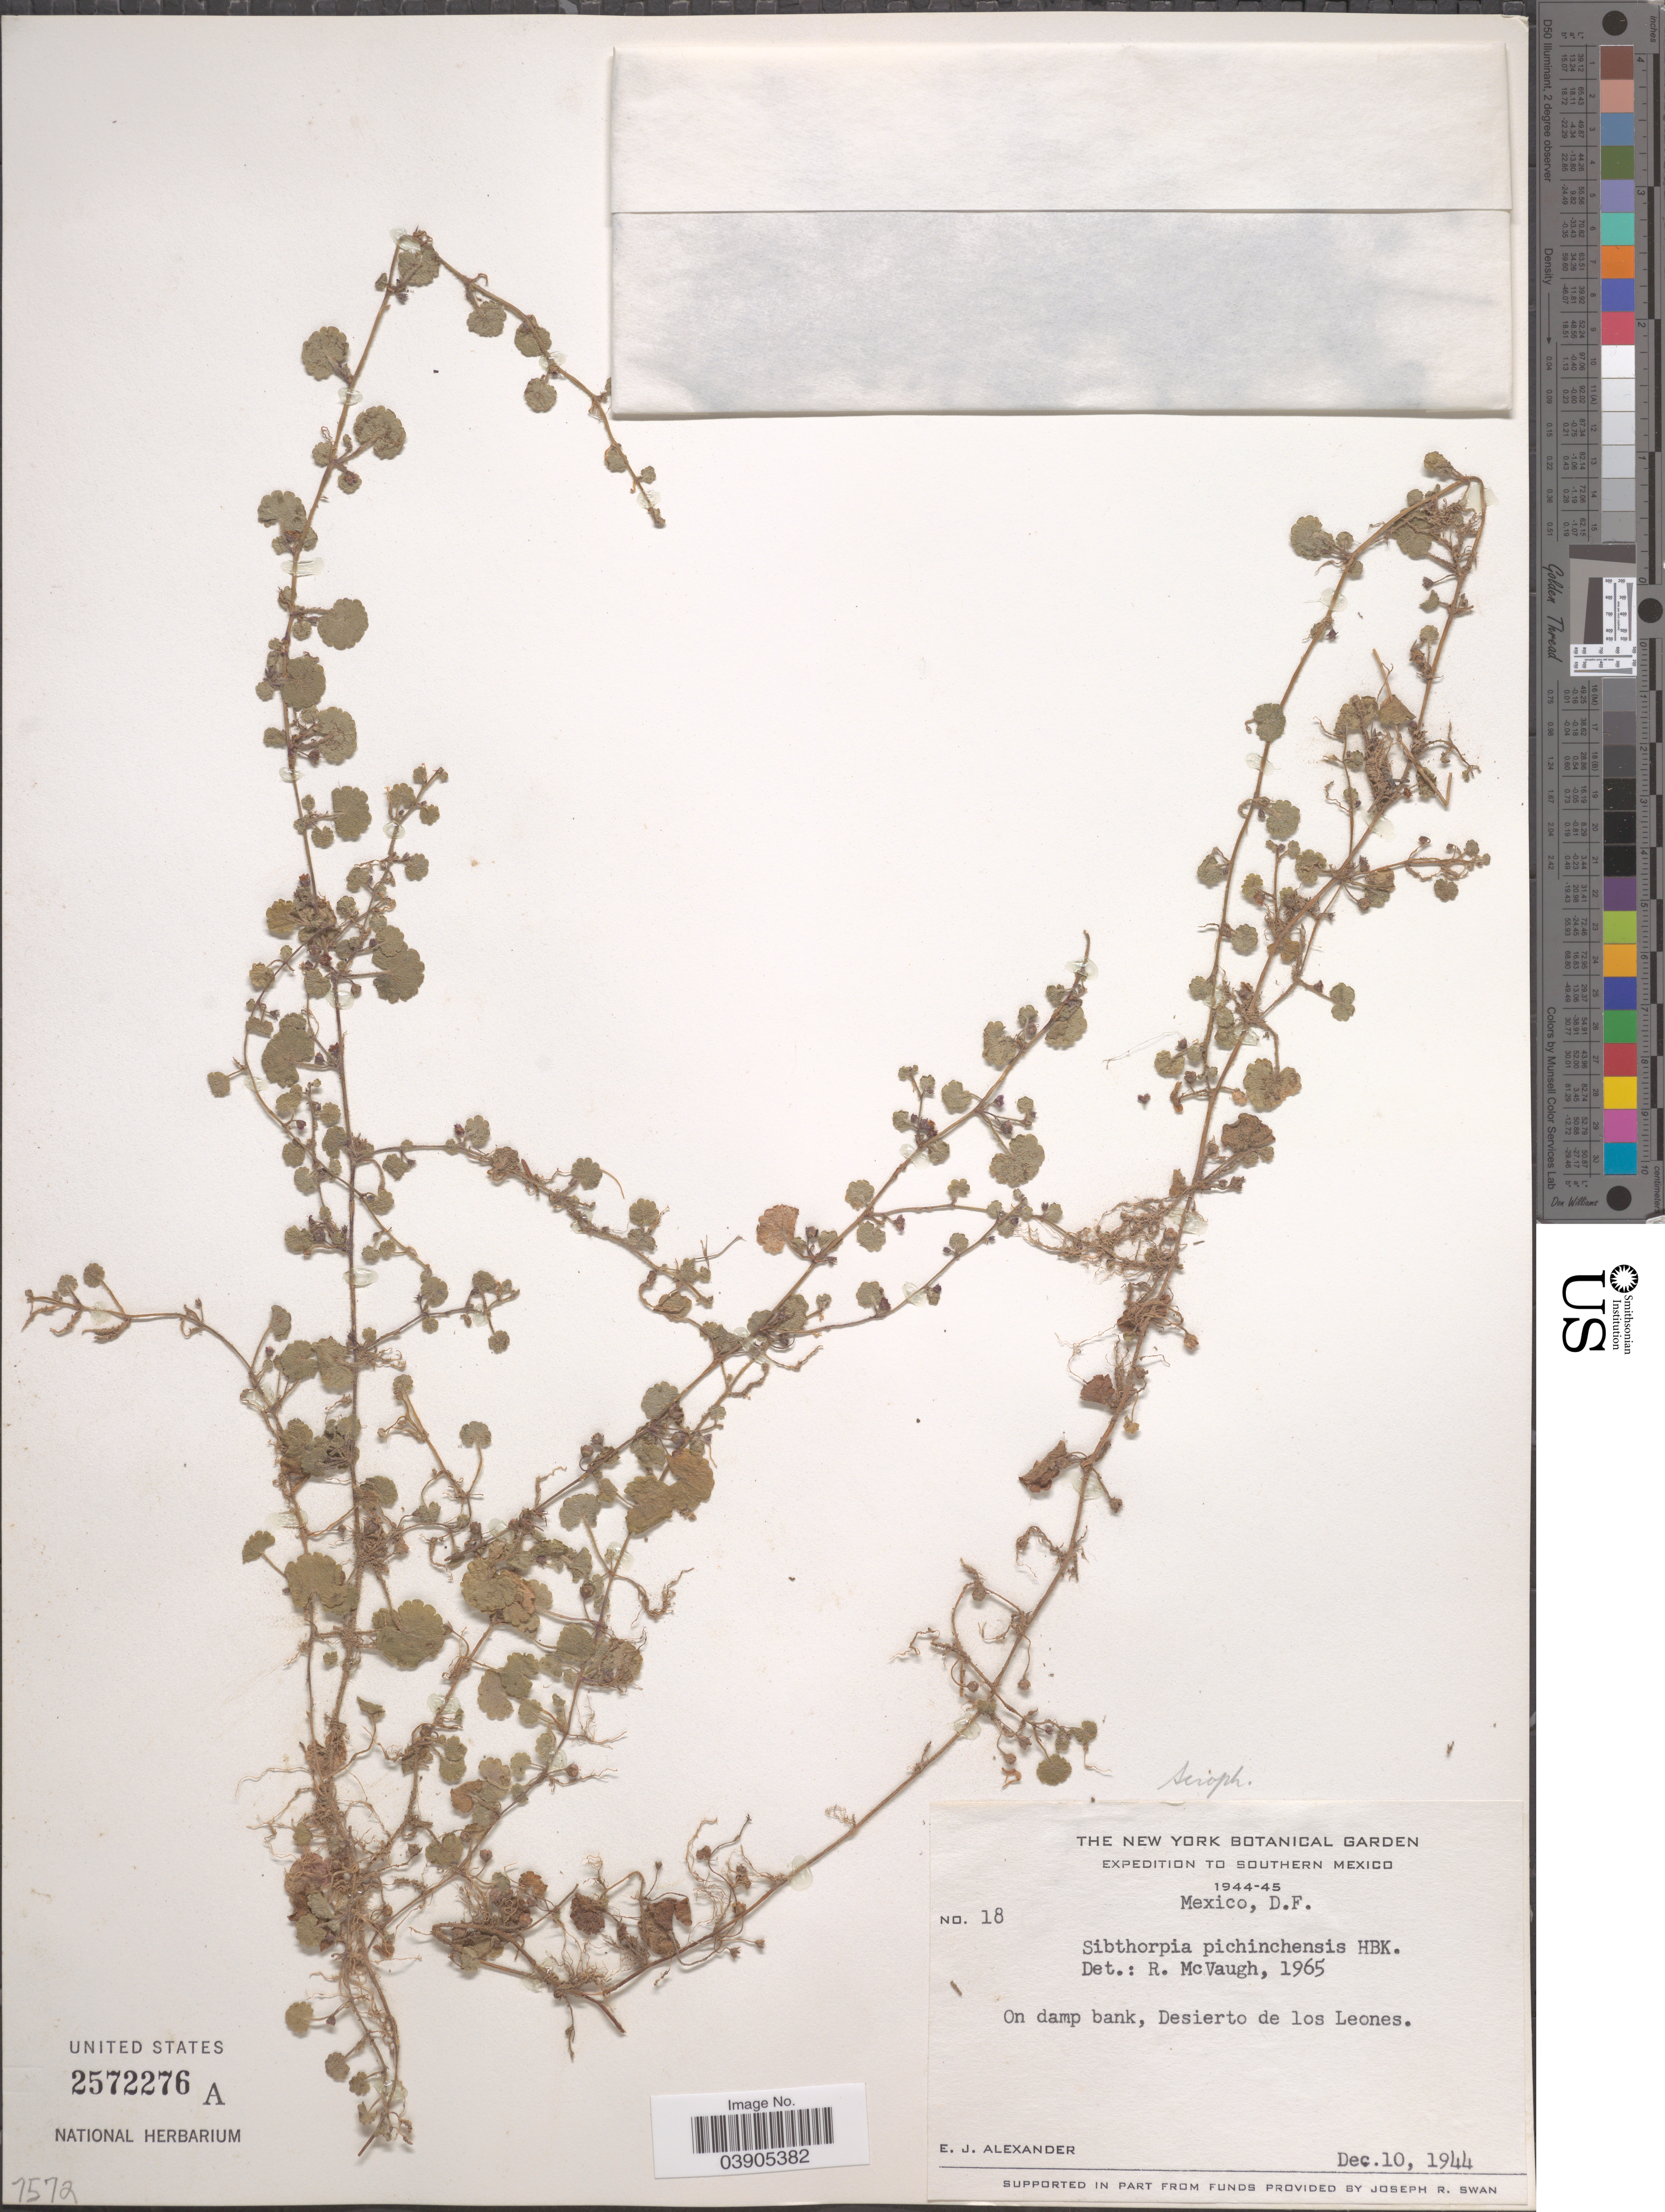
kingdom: Plantae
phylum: Tracheophyta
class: Magnoliopsida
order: Lamiales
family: Plantaginaceae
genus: Sibthorpia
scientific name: Sibthorpia repens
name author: (L.) Kuntze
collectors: E. J. Alexander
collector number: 18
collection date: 1944-12-10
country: Mexico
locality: Southern Mexico. On damp bank, Desierto de los Leones.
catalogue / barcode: US 2572276A